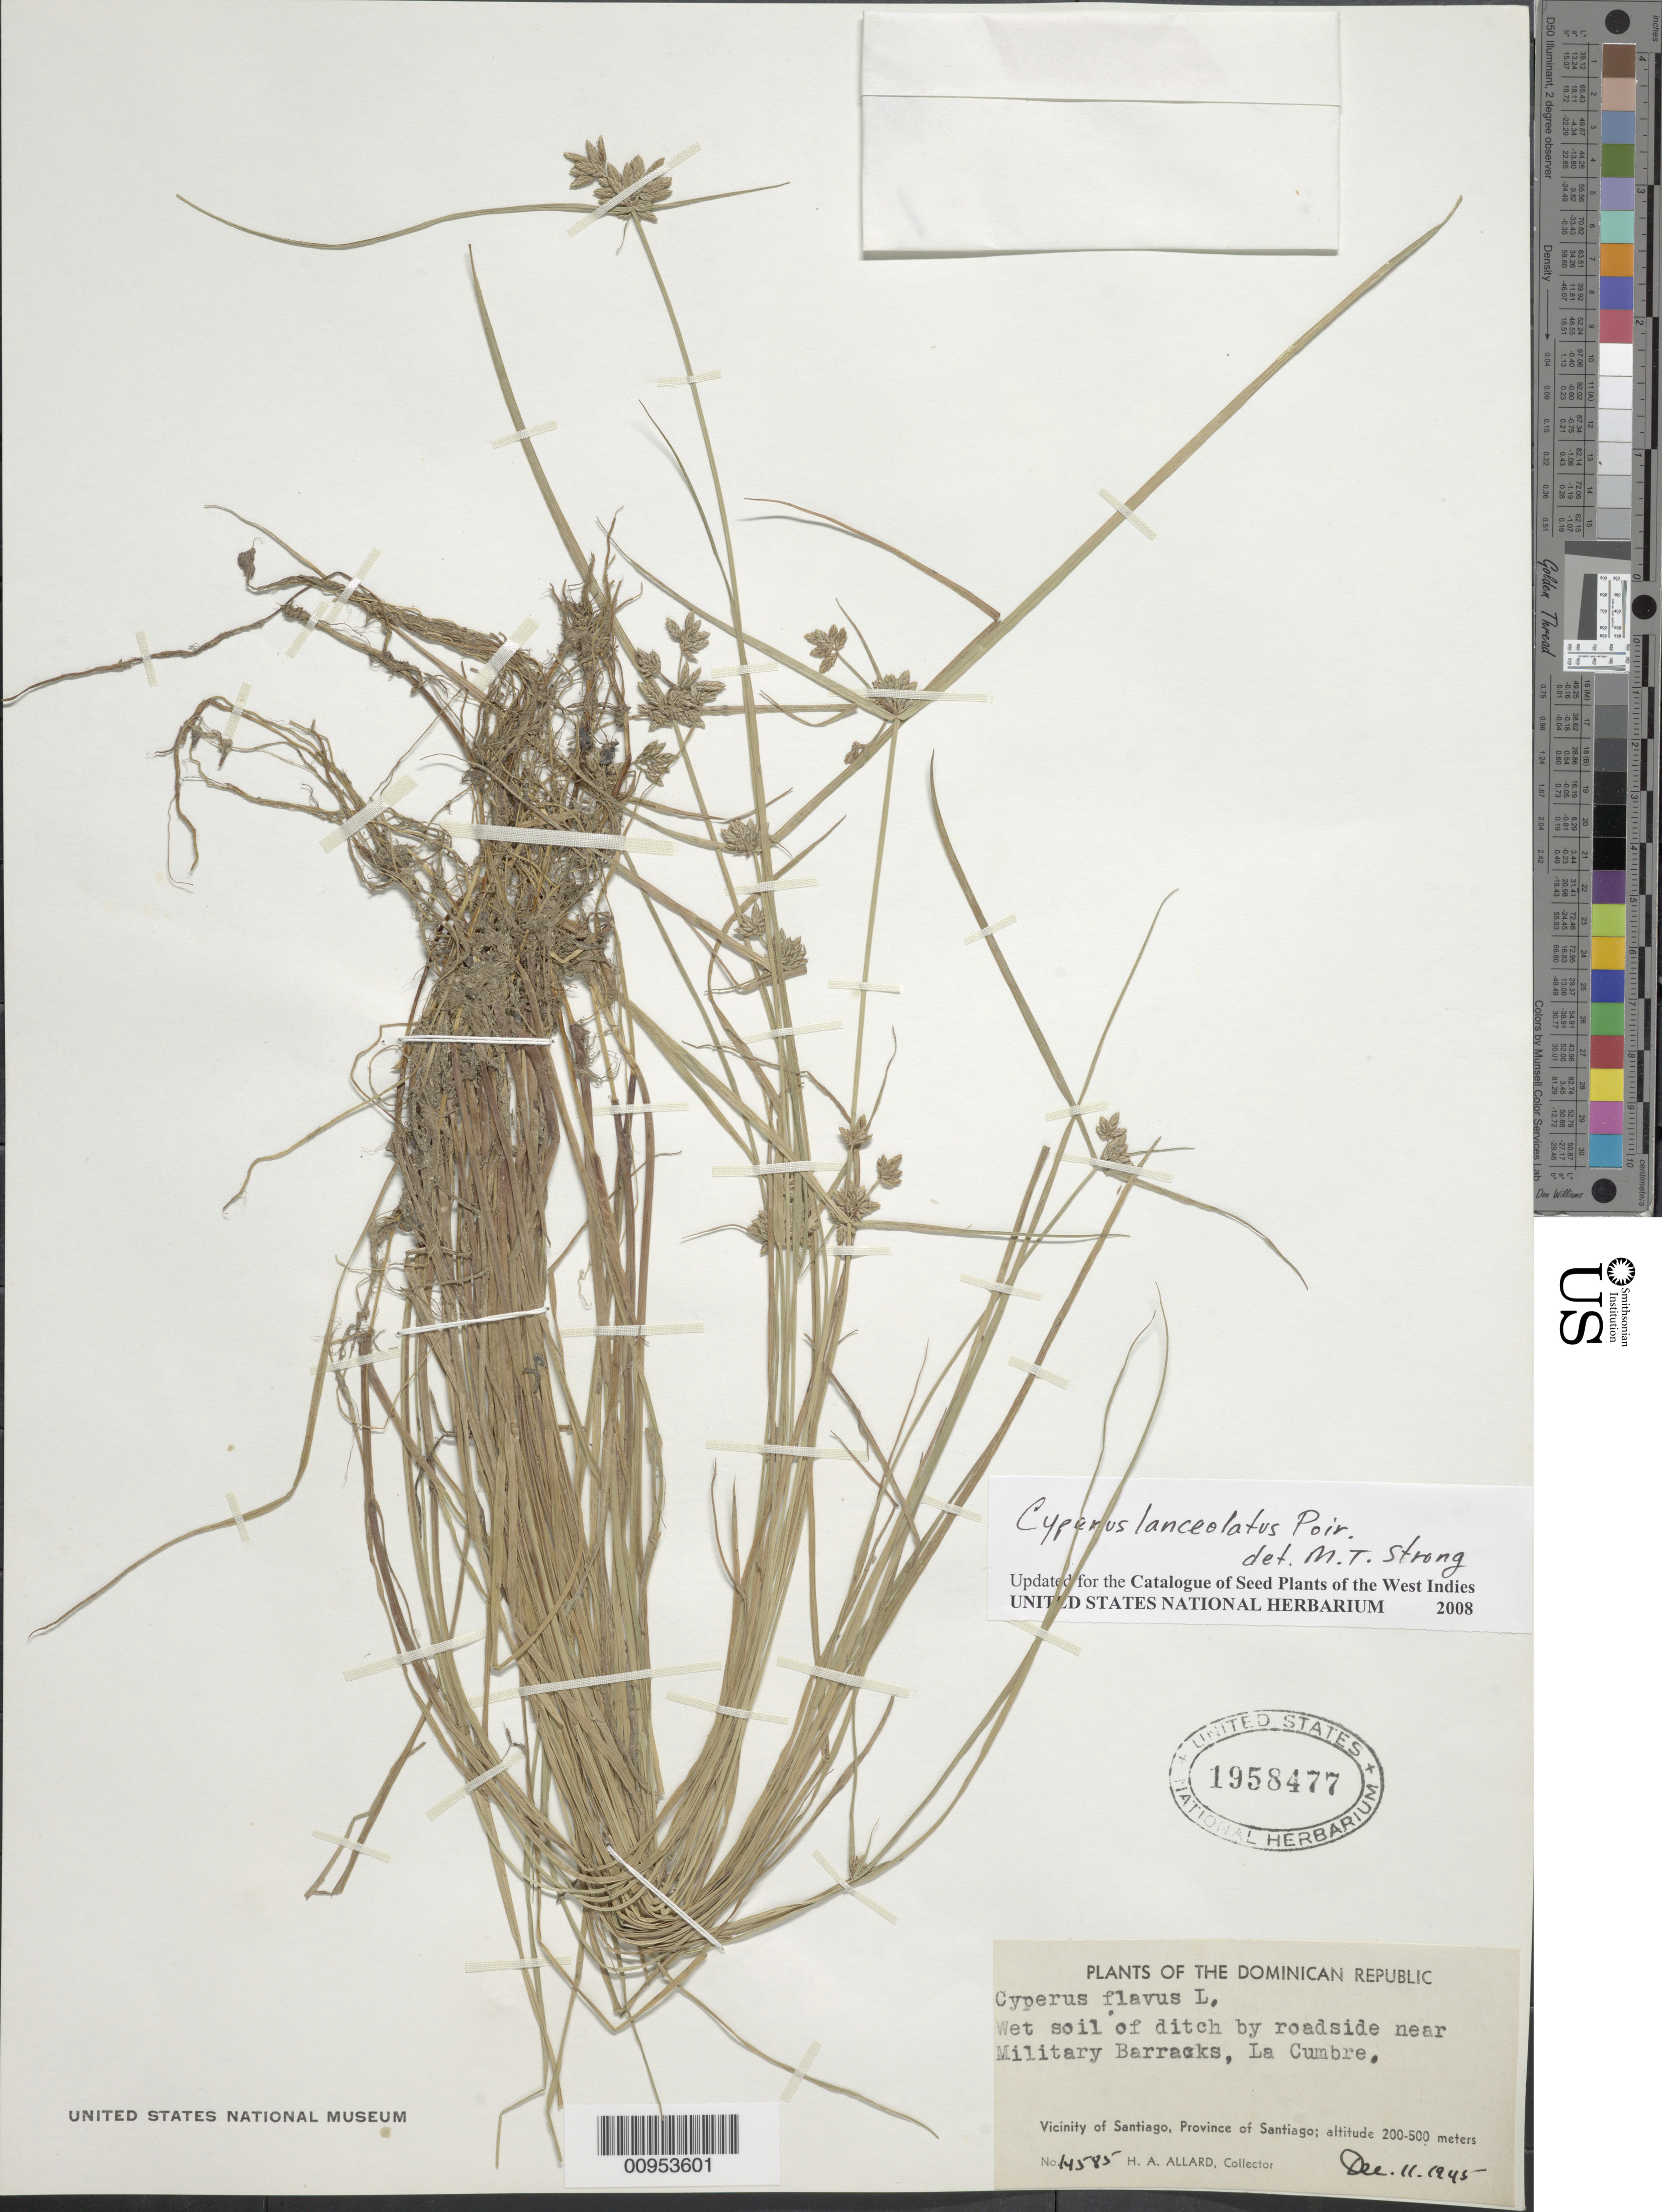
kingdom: Plantae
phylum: Tracheophyta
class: Liliopsida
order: Poales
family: Cyperaceae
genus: Cyperus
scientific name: Cyperus lanceolatus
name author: Poir.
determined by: Strong, M. T., (US), Smithsonian Institution - National Museum of Natural History (UNITED STATES)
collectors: H. A. Allard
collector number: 14585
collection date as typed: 11 Dec 1945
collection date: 1945-12-11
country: Dominican Republic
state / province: Santiago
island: Hispaniola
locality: Vicinity of Santiago, ditch by roadside near Military Barracks, La Cumbre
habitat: Wet soil of ditch by roadside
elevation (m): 200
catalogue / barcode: US 1958477